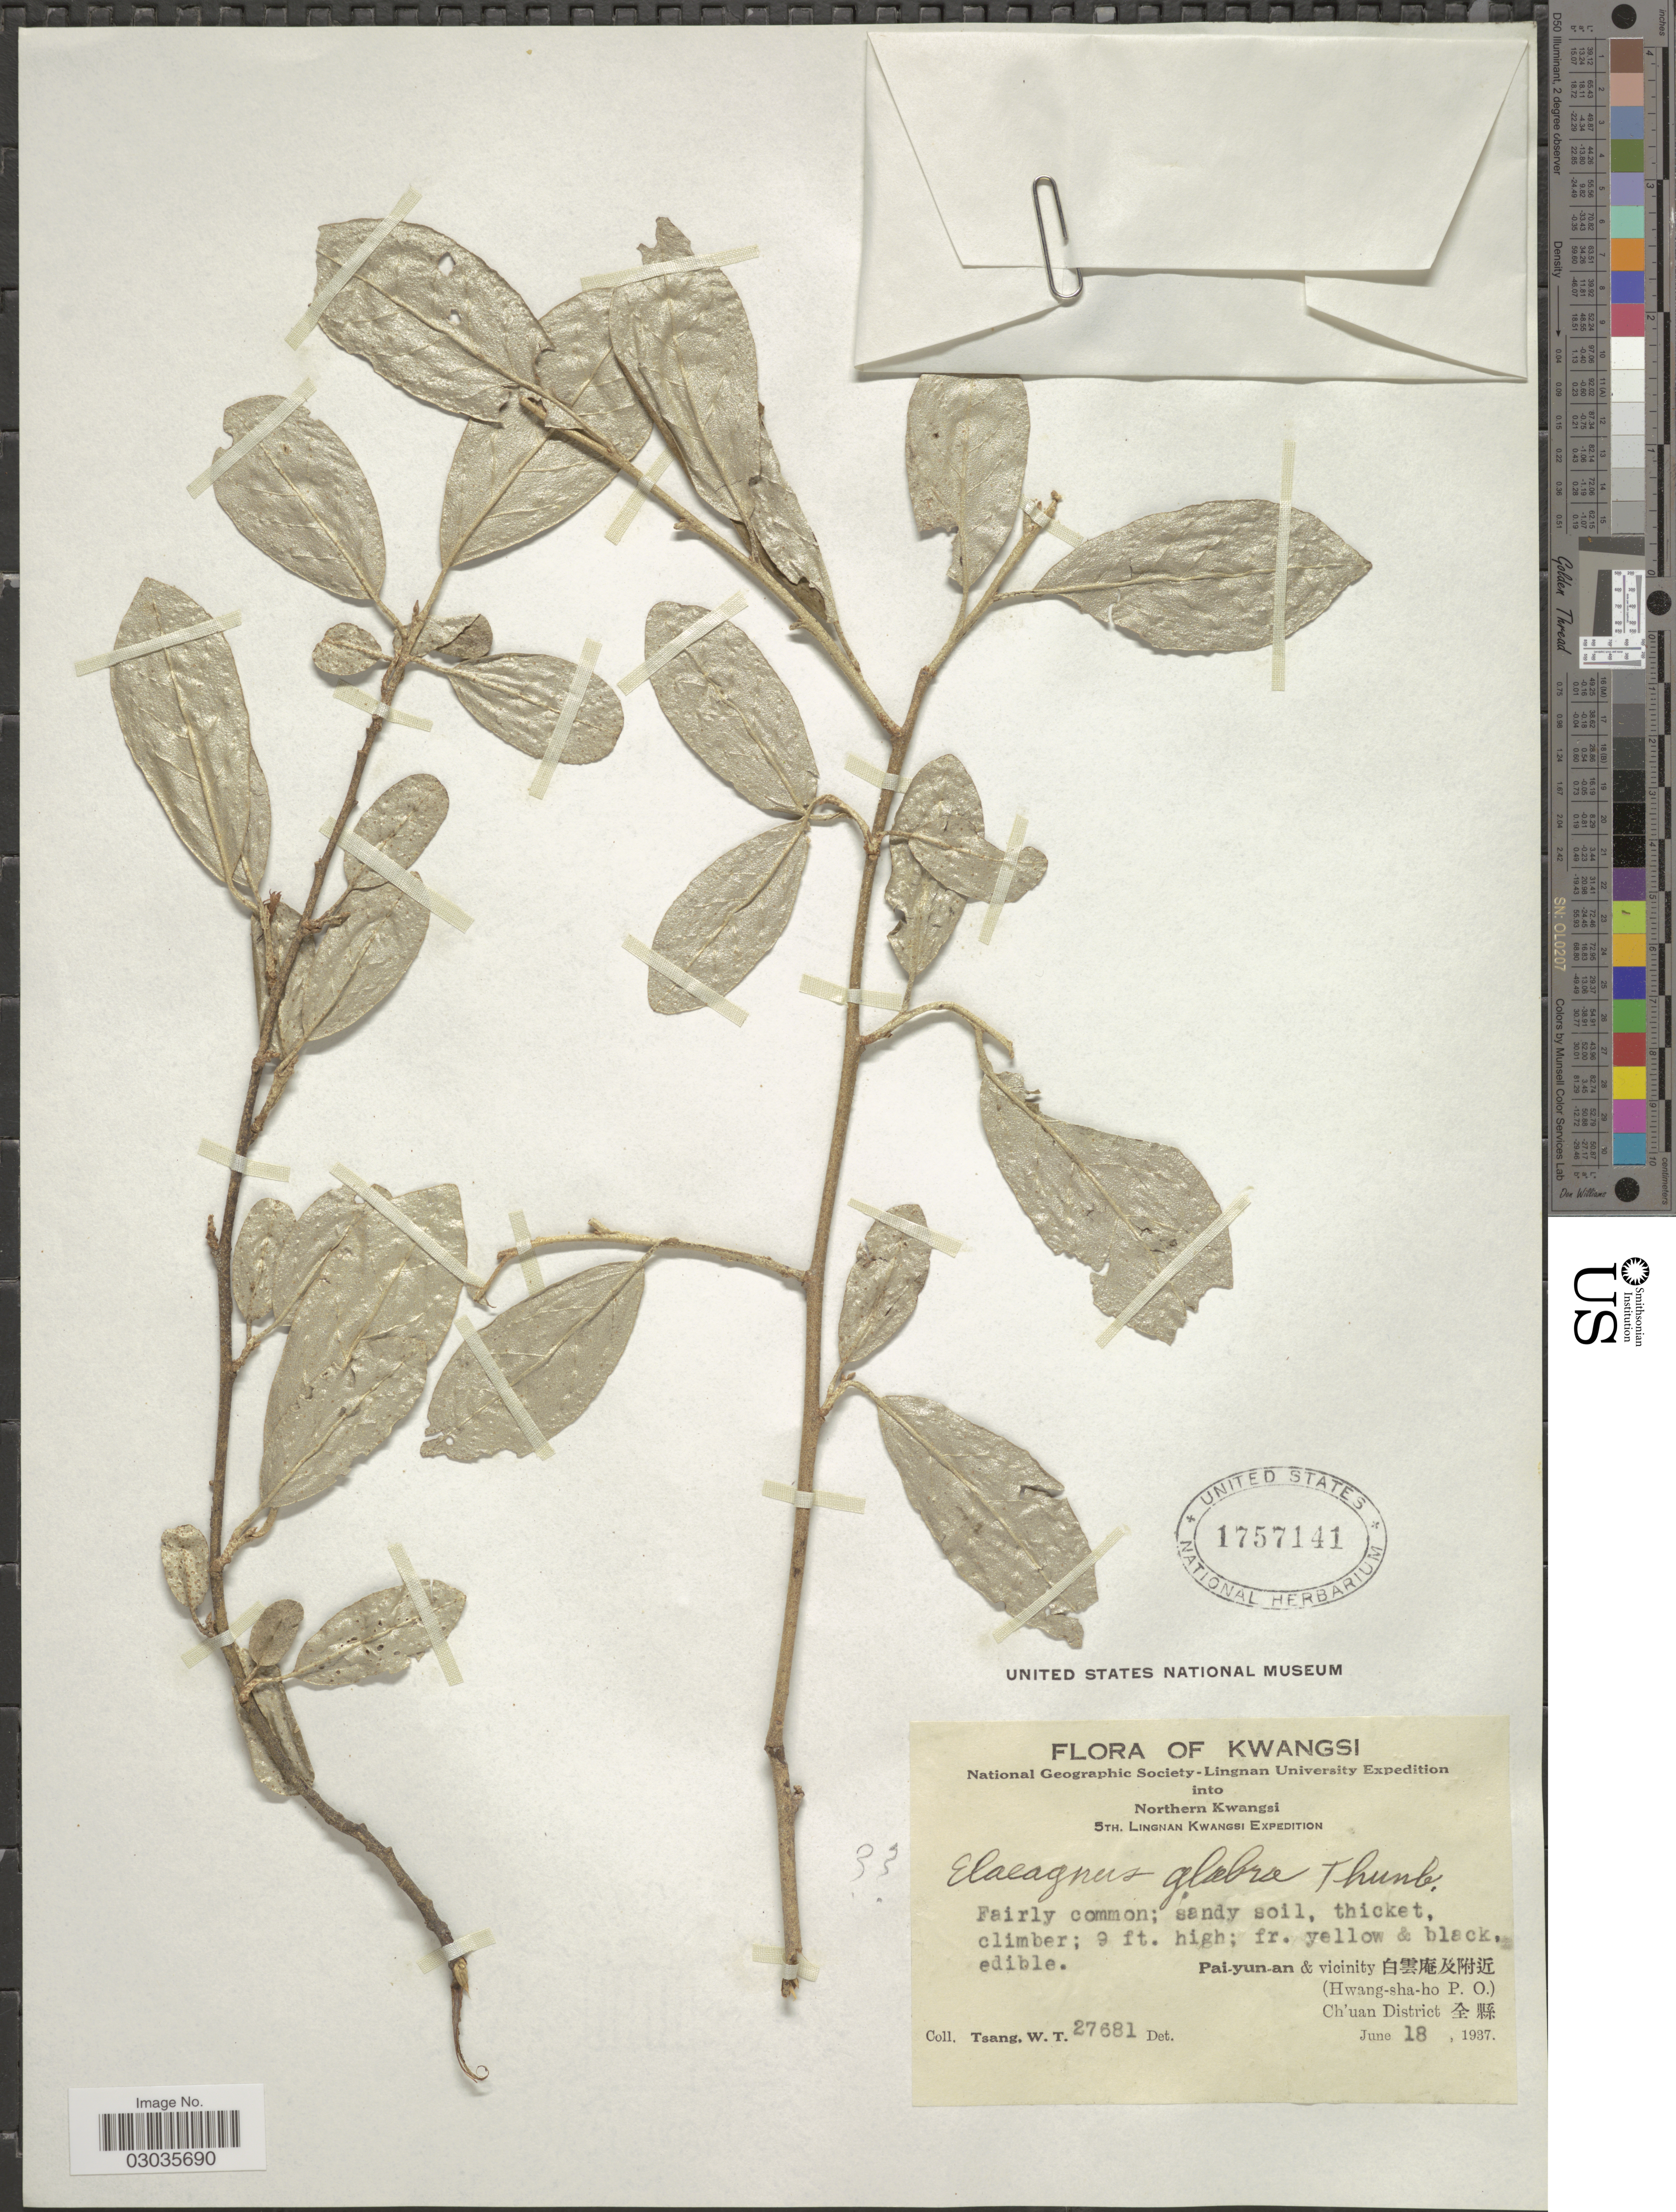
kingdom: Plantae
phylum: Tracheophyta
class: Magnoliopsida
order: Rosales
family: Elaeagnaceae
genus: Elaeagnus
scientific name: Elaeagnus sp.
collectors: W. T. Tsang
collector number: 27681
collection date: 1937-06-18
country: China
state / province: Guangxi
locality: Kwangsi. Northern Kwangsi. Pai-yun-an & vicinity. (Hwang-sha-ho P.O.) Ch'uan District.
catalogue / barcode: US 1757141